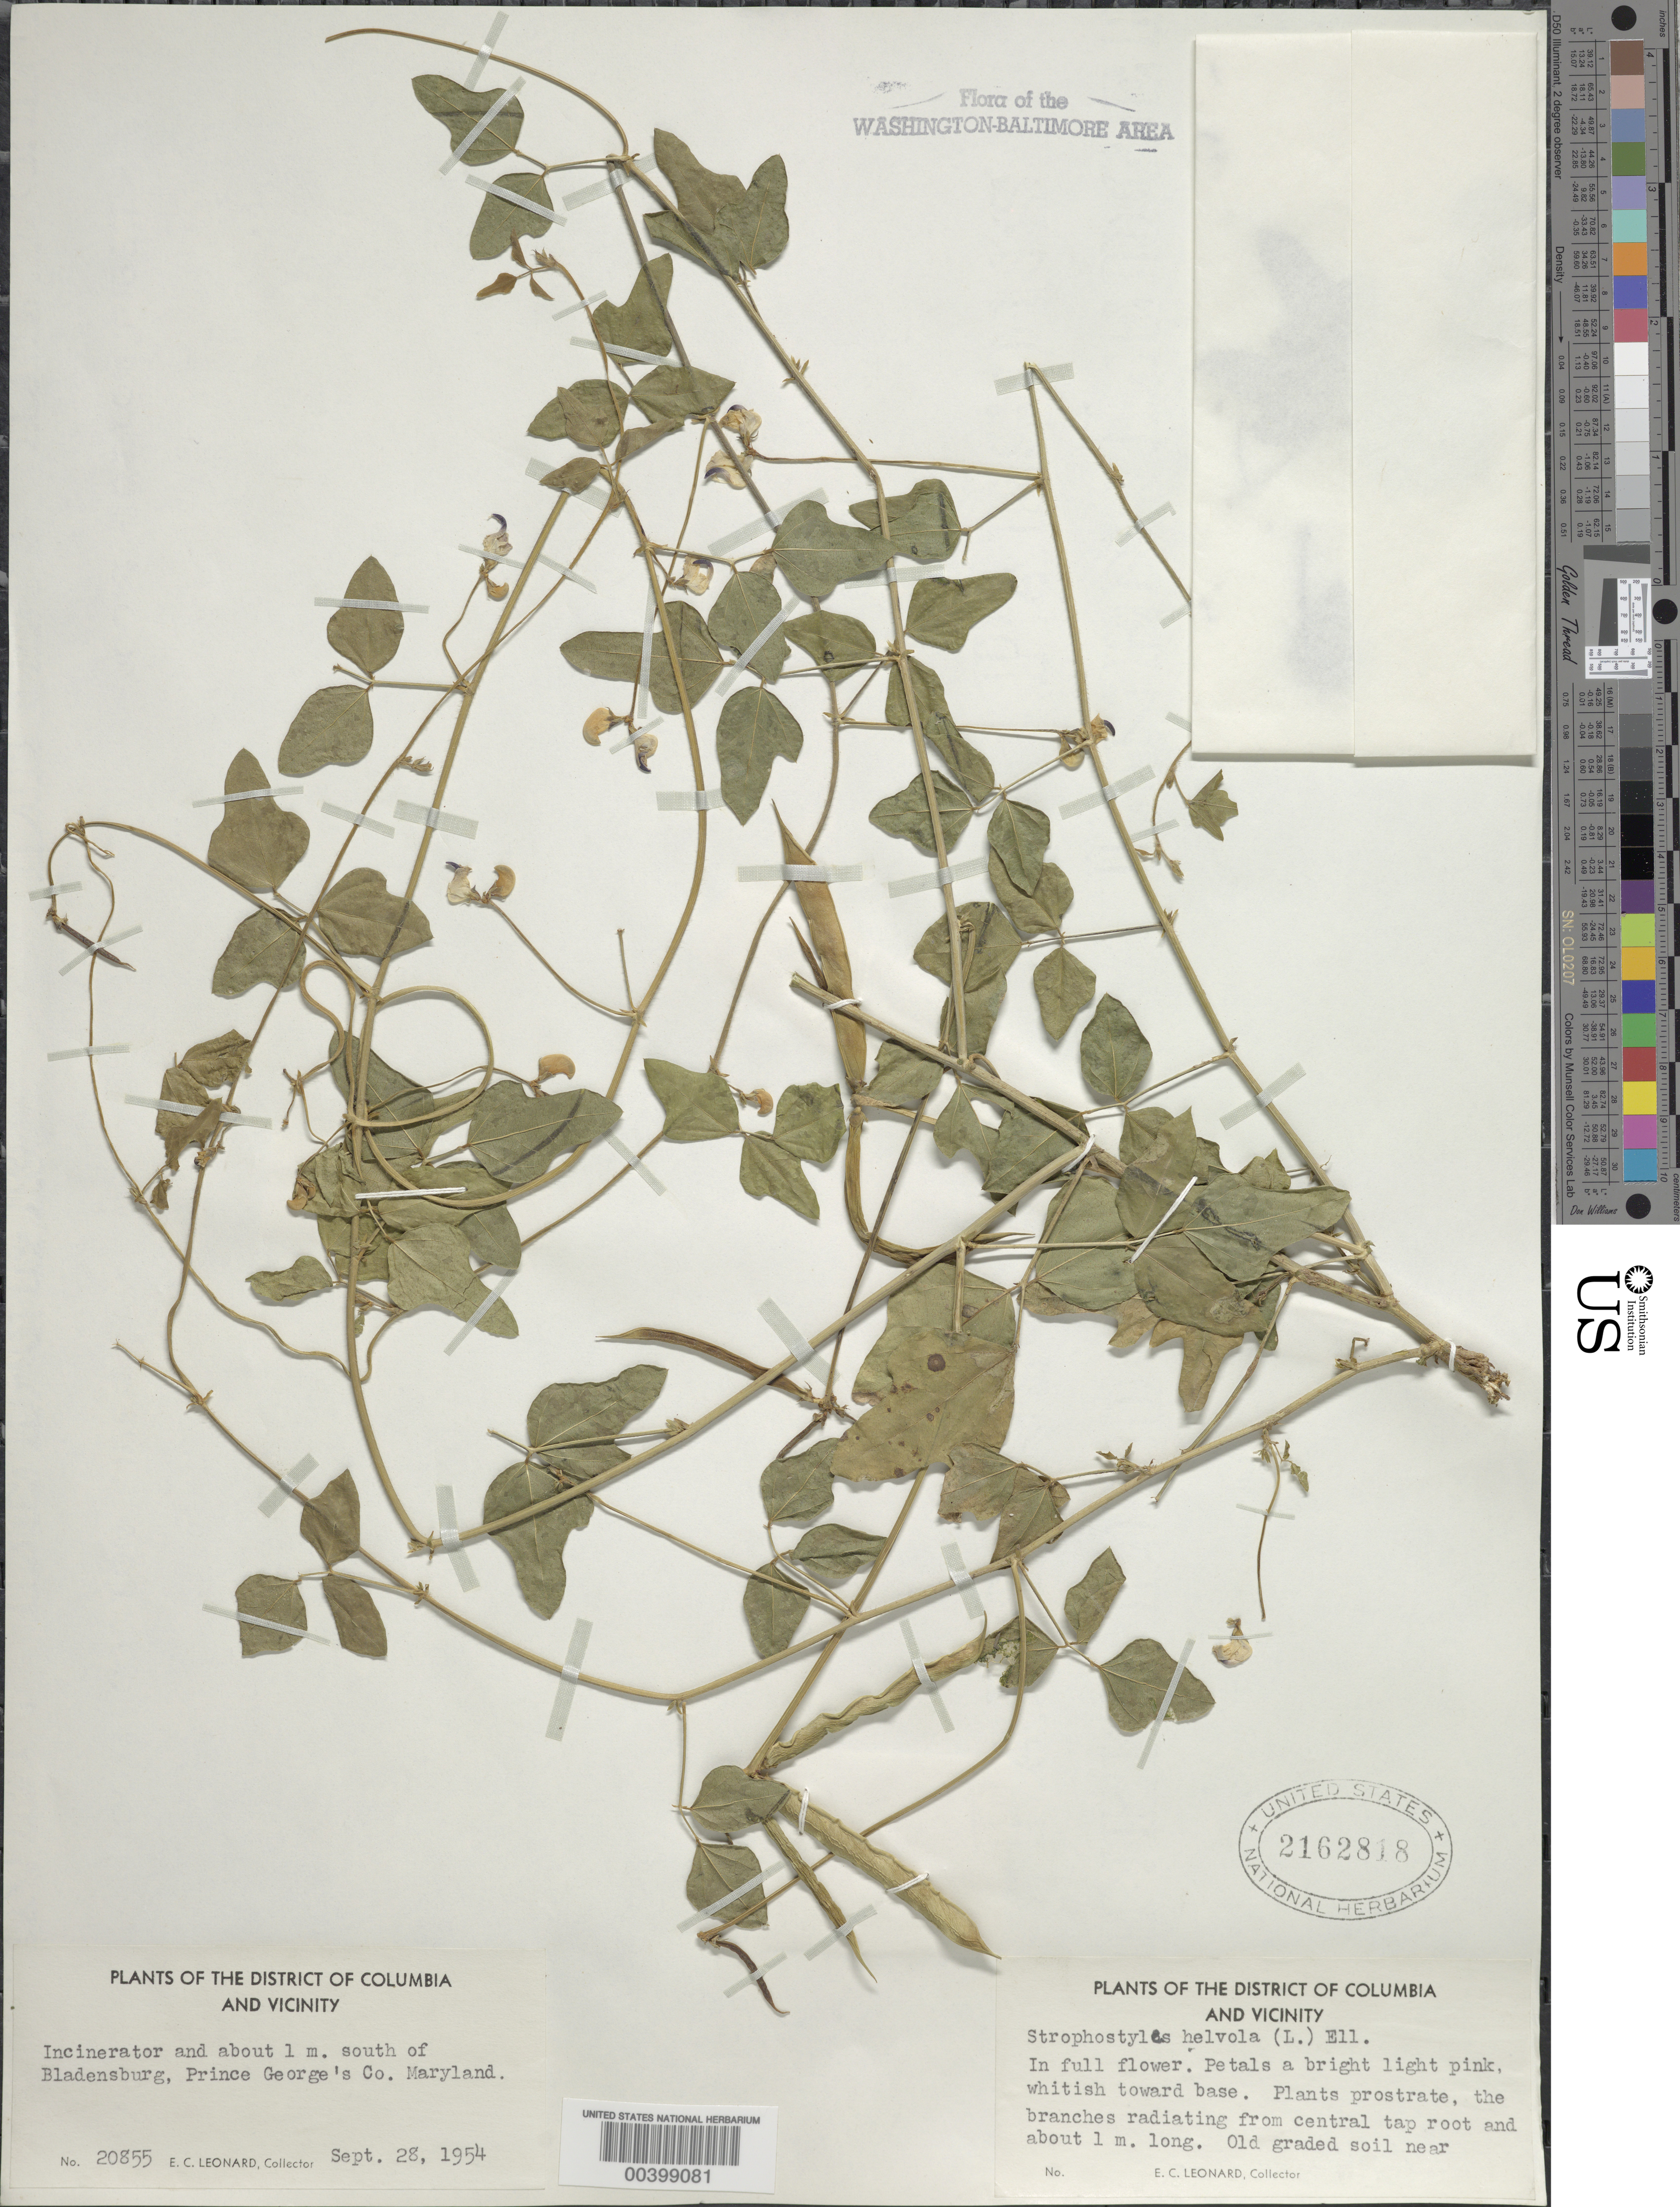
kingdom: Plantae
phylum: Tracheophyta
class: Magnoliopsida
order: Fabales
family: Fabaceae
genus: Strophostyles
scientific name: Strophostyles helvola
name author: (L.) Elliott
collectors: E. C. Leonard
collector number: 20855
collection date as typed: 28 Sep 1954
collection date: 1954-09-28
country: United States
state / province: Maryland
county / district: Prince George's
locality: Near Incinerator, south of Bladensburg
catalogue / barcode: US 2162818